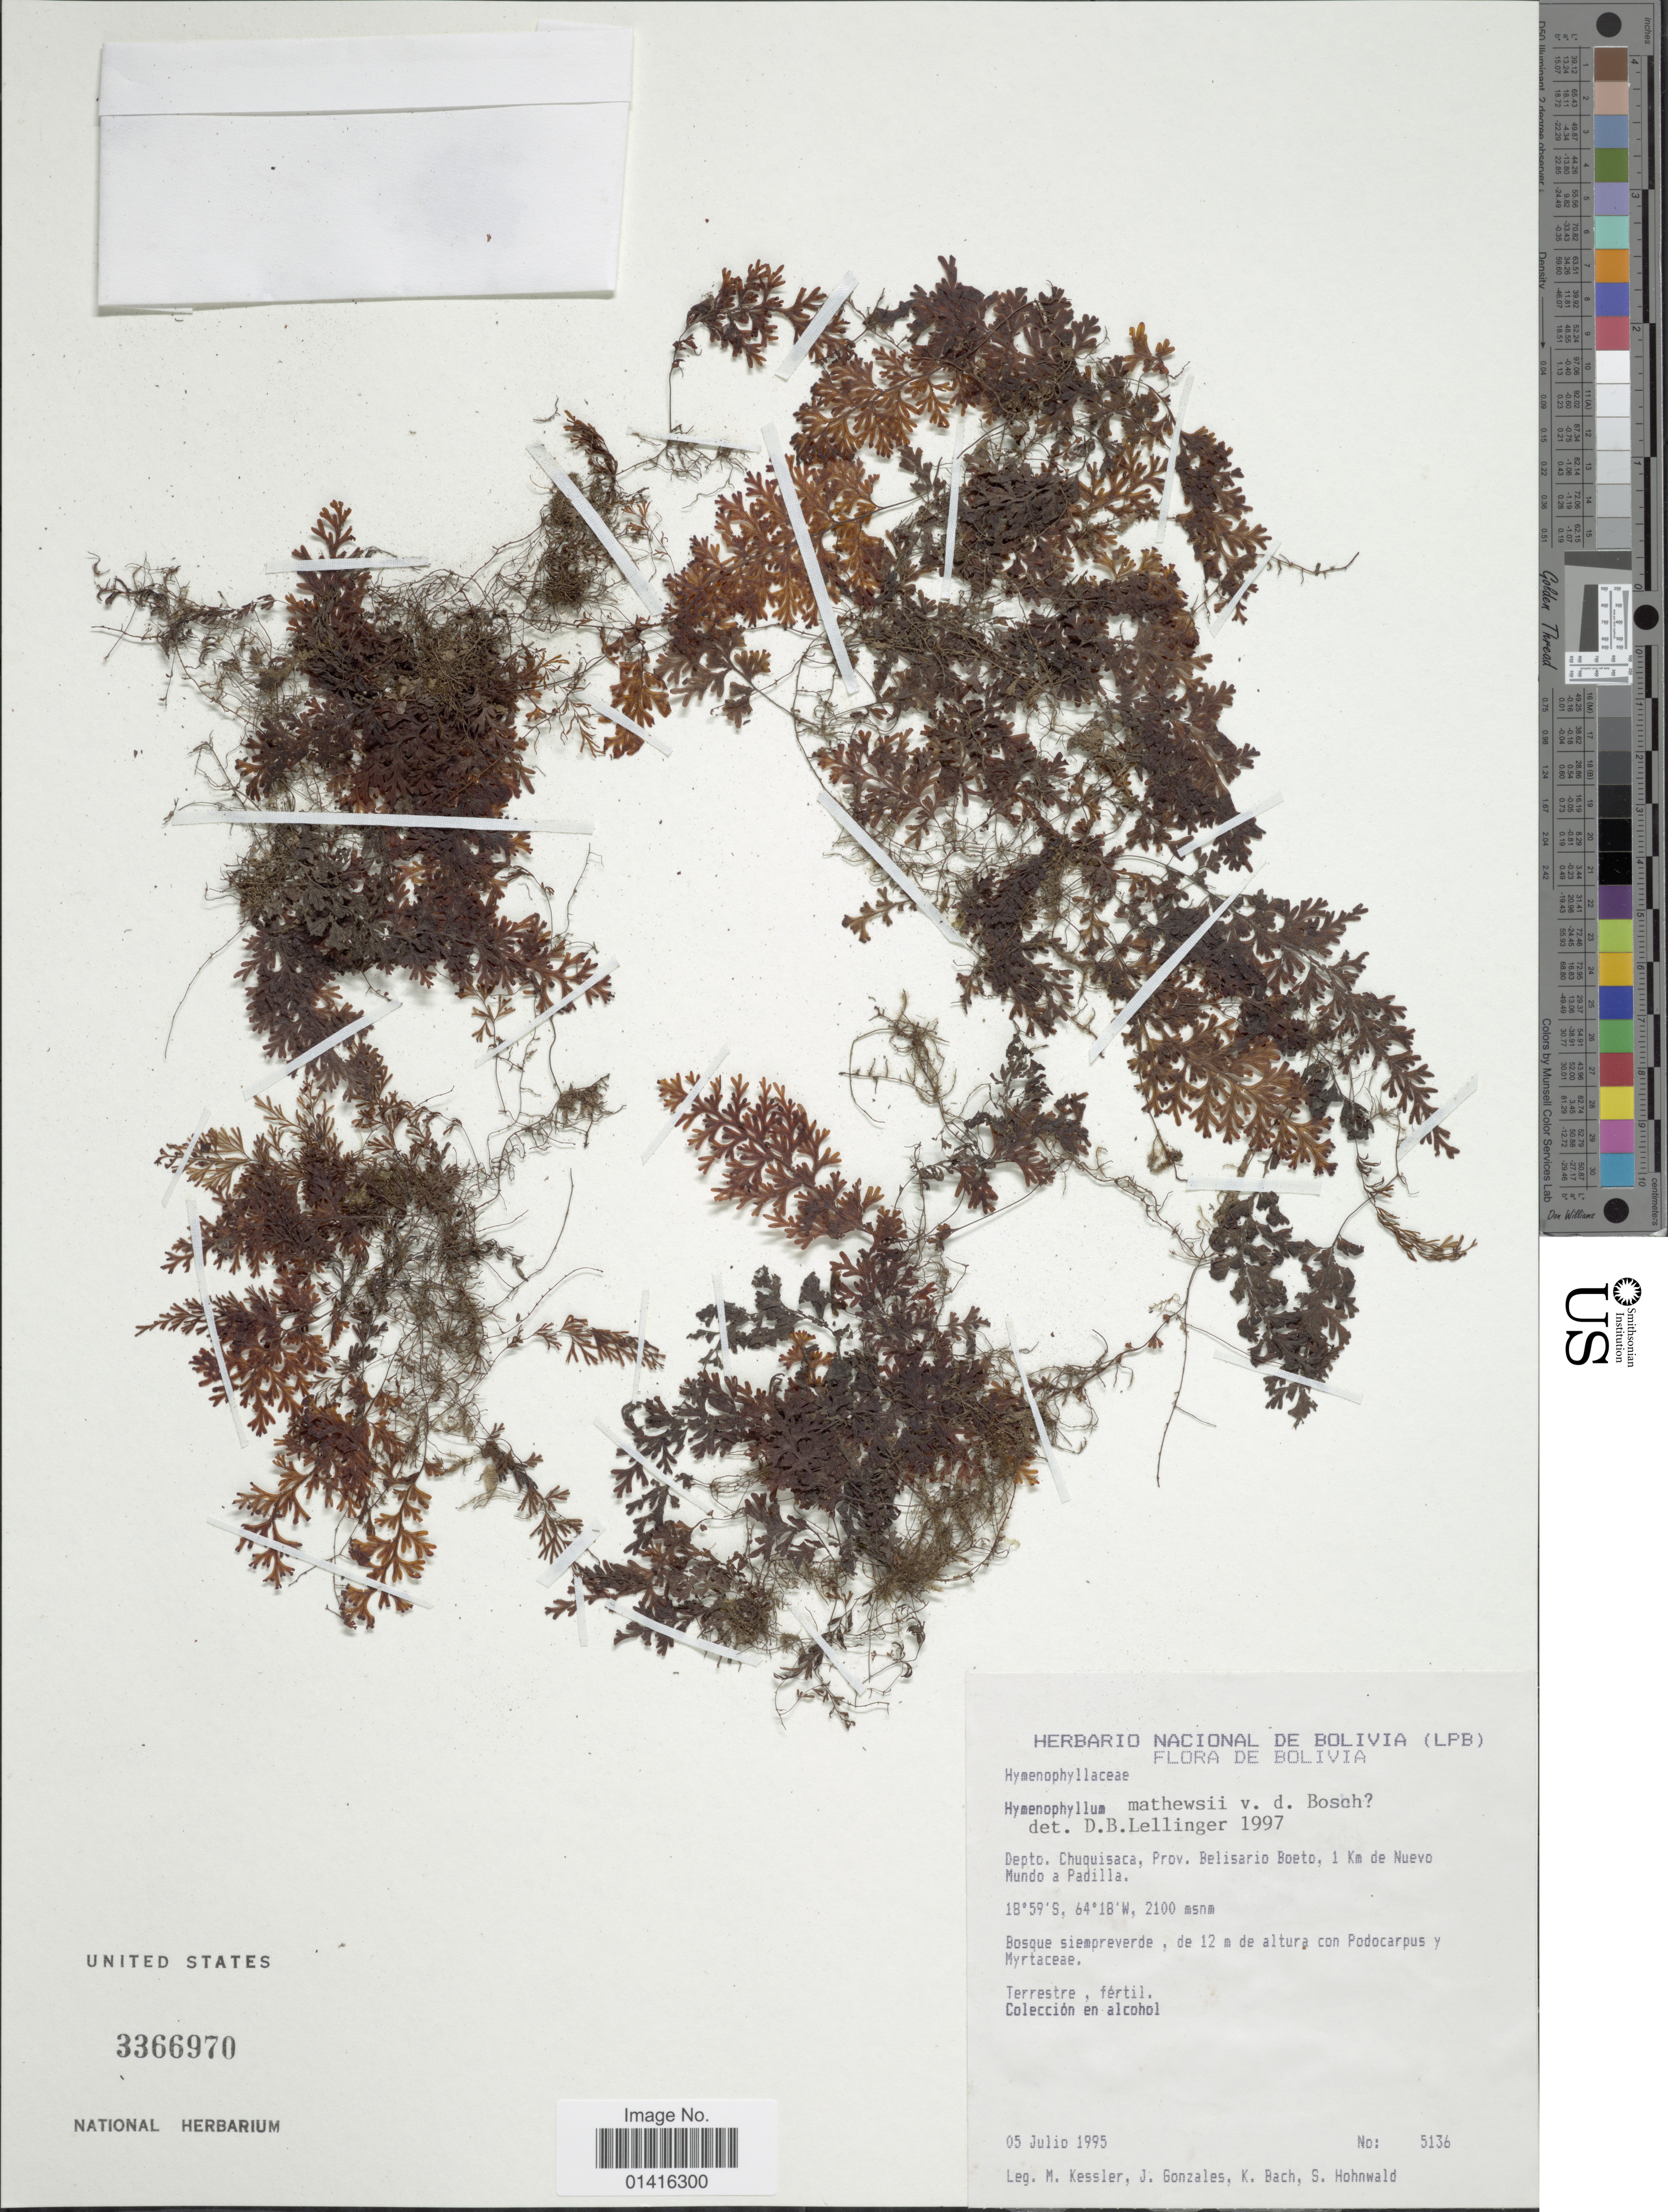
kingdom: Plantae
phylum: Tracheophyta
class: Polypodiopsida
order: Hymenophyllales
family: Hymenophyllaceae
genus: Hymenophyllum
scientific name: Hymenophyllum matthewsii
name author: Bosch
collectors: M. Kessler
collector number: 5136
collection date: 1995-07-05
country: Bolivia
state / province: Chuquisaca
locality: Prov. Belisario Boeto, 1 Km de Nuevo Mundo a Padilla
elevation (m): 2100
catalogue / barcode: US 3366970